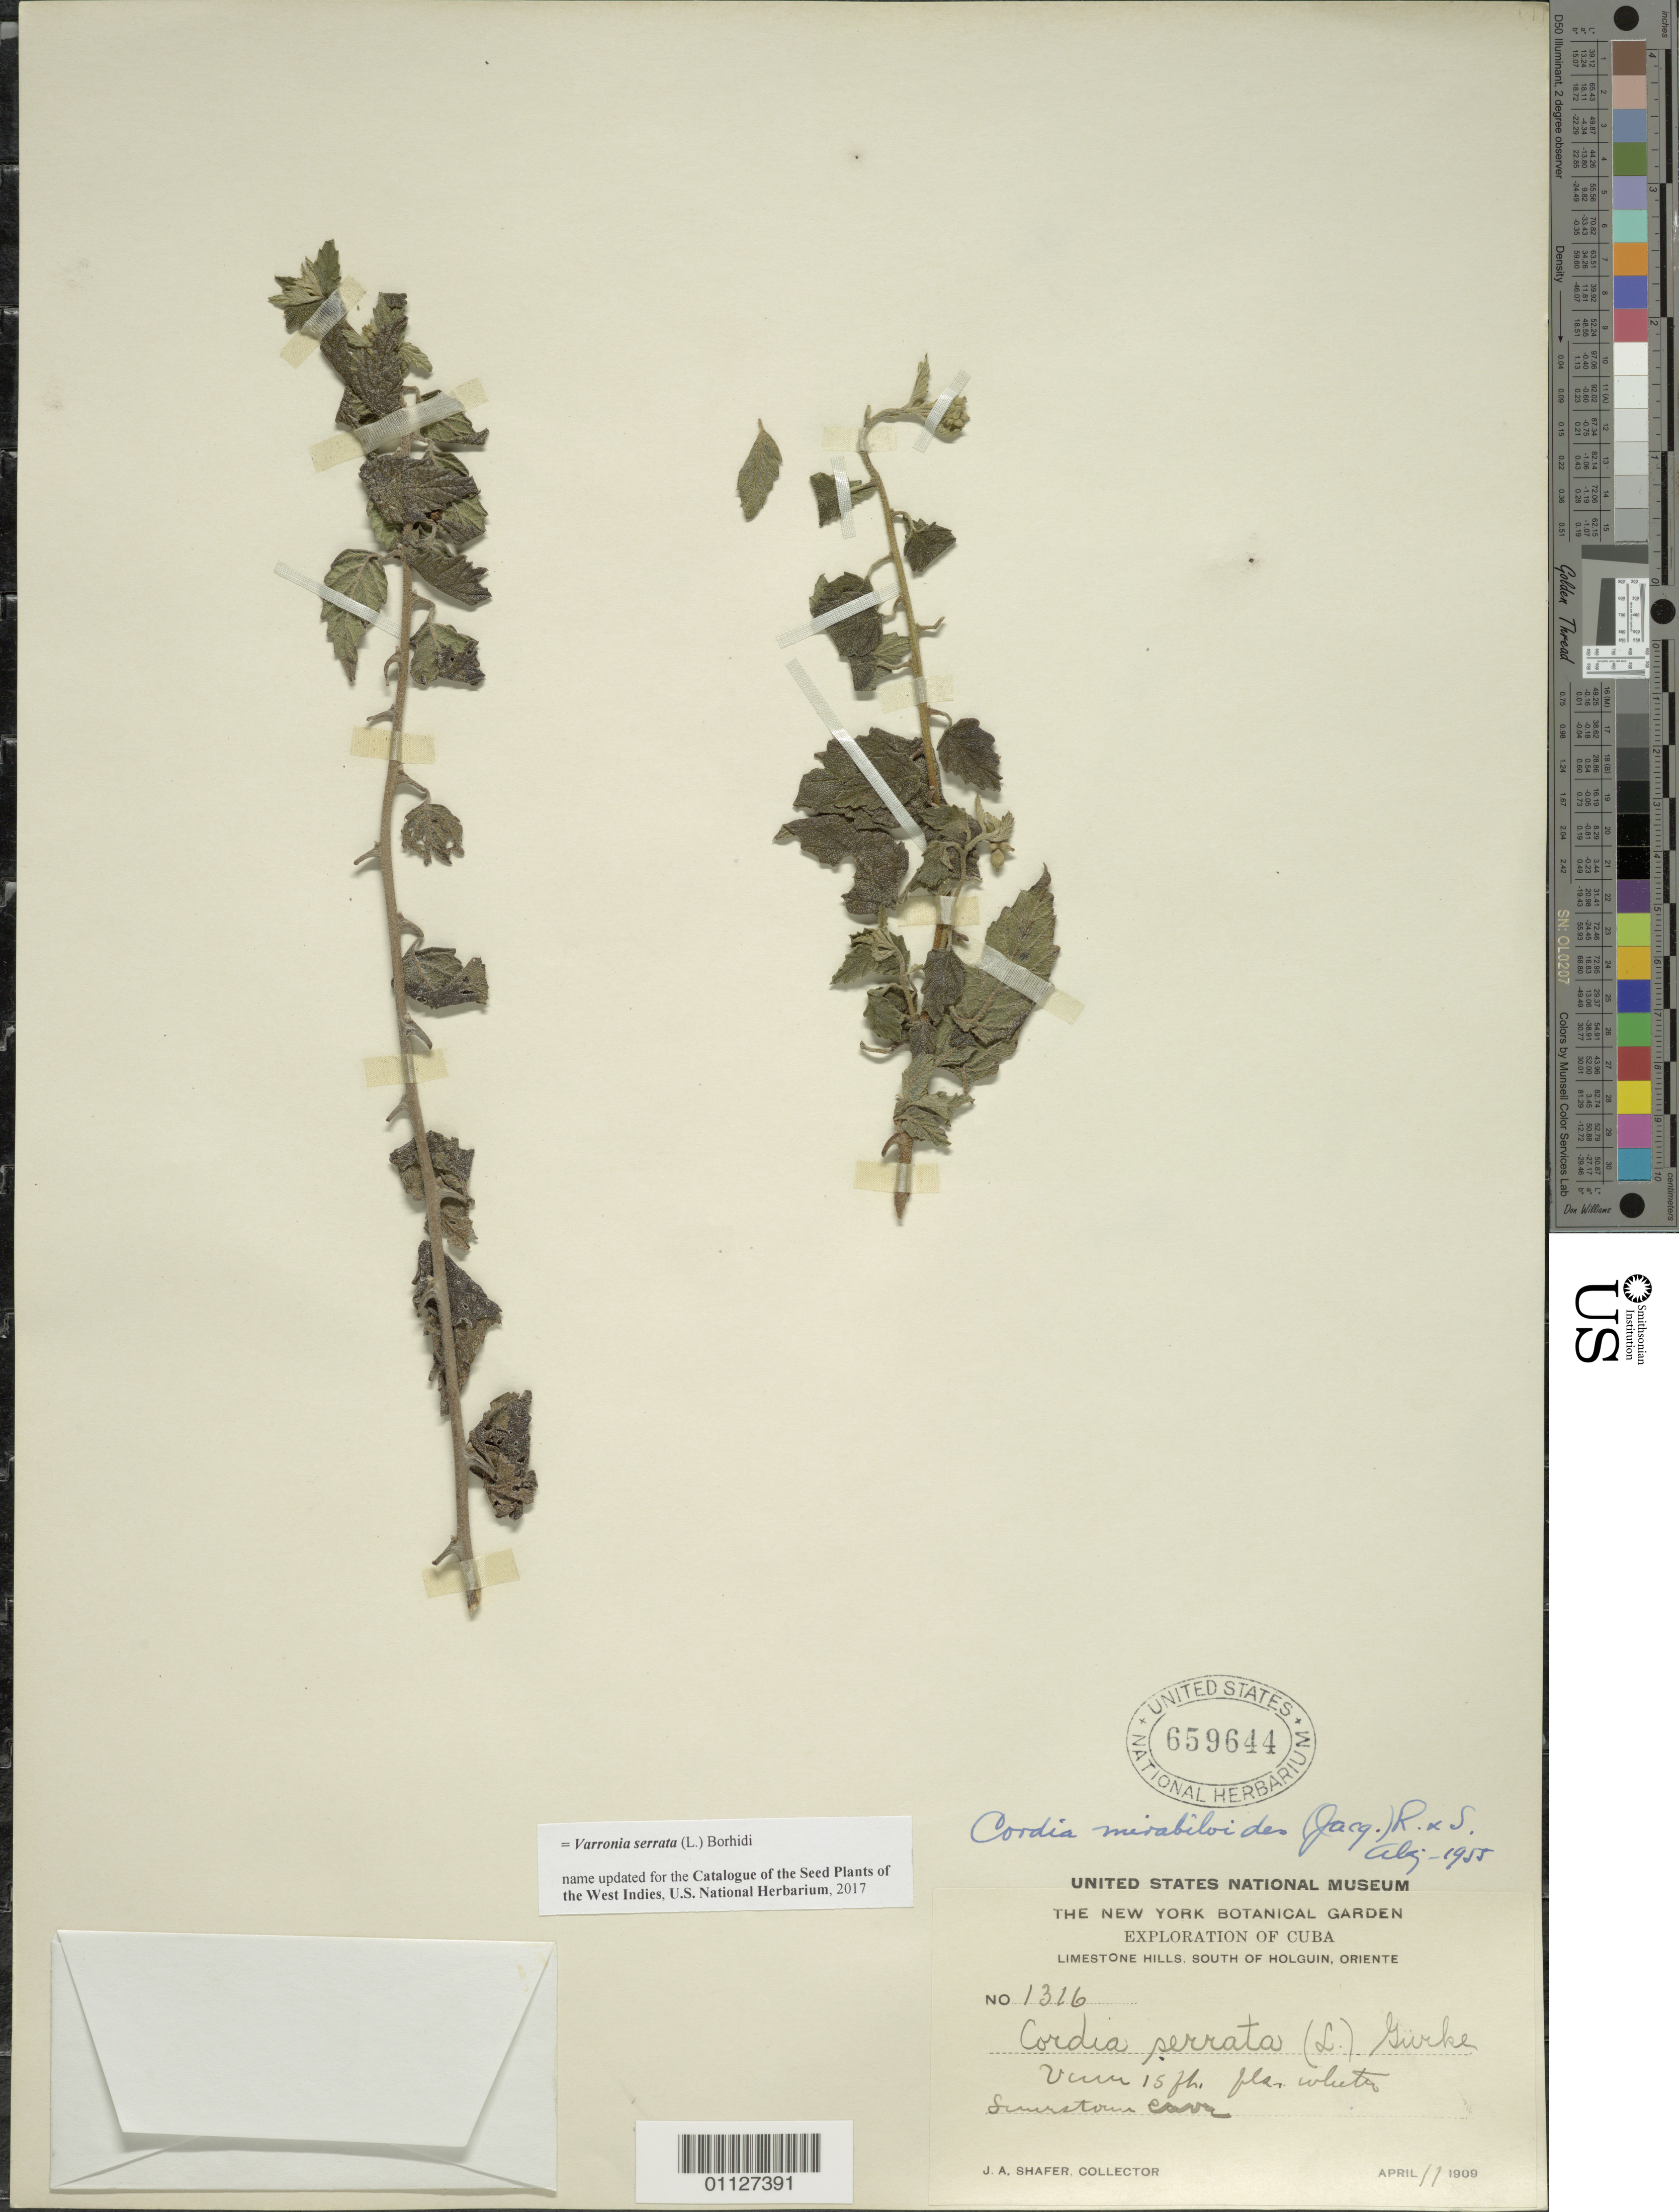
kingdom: Plantae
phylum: Tracheophyta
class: Magnoliopsida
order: Boraginales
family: Cordiaceae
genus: Varronia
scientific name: Varronia serrata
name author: (L.) Borhidi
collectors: J. A. Shafer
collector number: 1316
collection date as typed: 11 Apr 1909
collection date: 1909-04-11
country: Cuba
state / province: Holguín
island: Cuba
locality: Limestone hills, S of Holguín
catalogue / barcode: US 659644